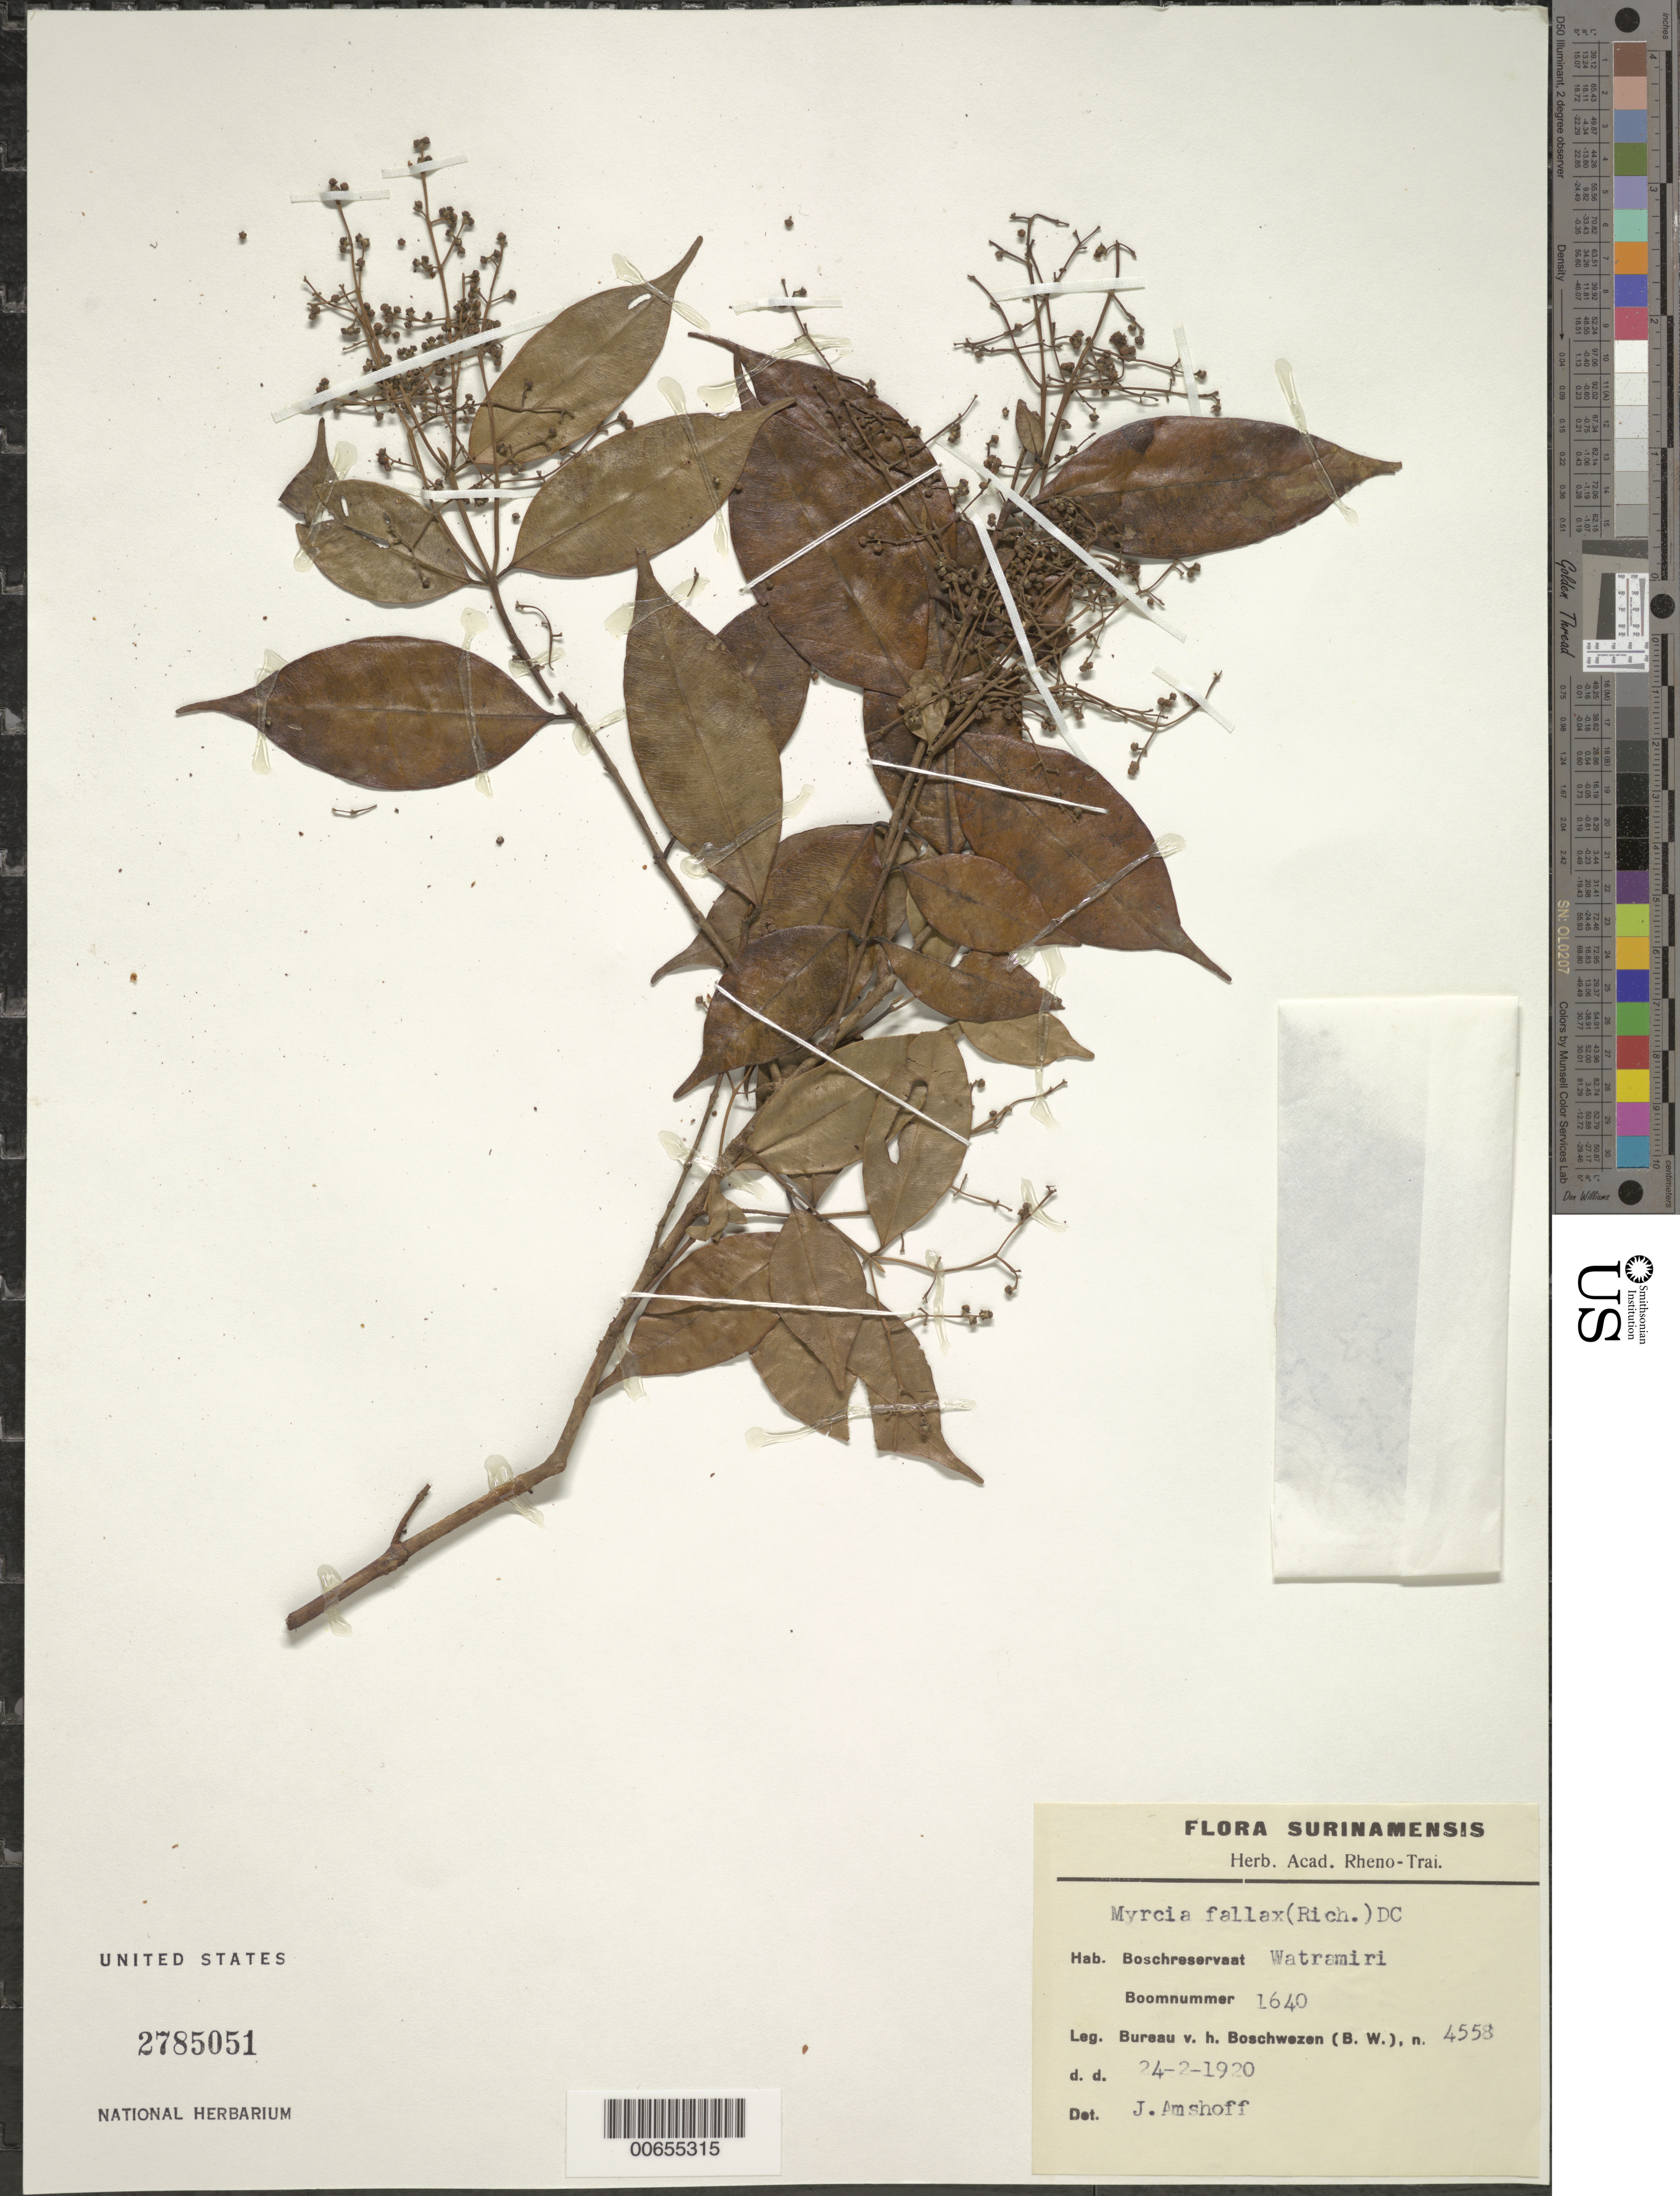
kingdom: Plantae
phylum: Tracheophyta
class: Magnoliopsida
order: Myrtales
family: Myrtaceae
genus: Myrcia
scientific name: Myrcia fallax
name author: (Rich.) DC.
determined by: Amshoff, G. J. H.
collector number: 4558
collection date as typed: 24-Feb-20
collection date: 1920-02-24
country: Suriname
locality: Watramiri, Forest Reserve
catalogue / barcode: US 2785051